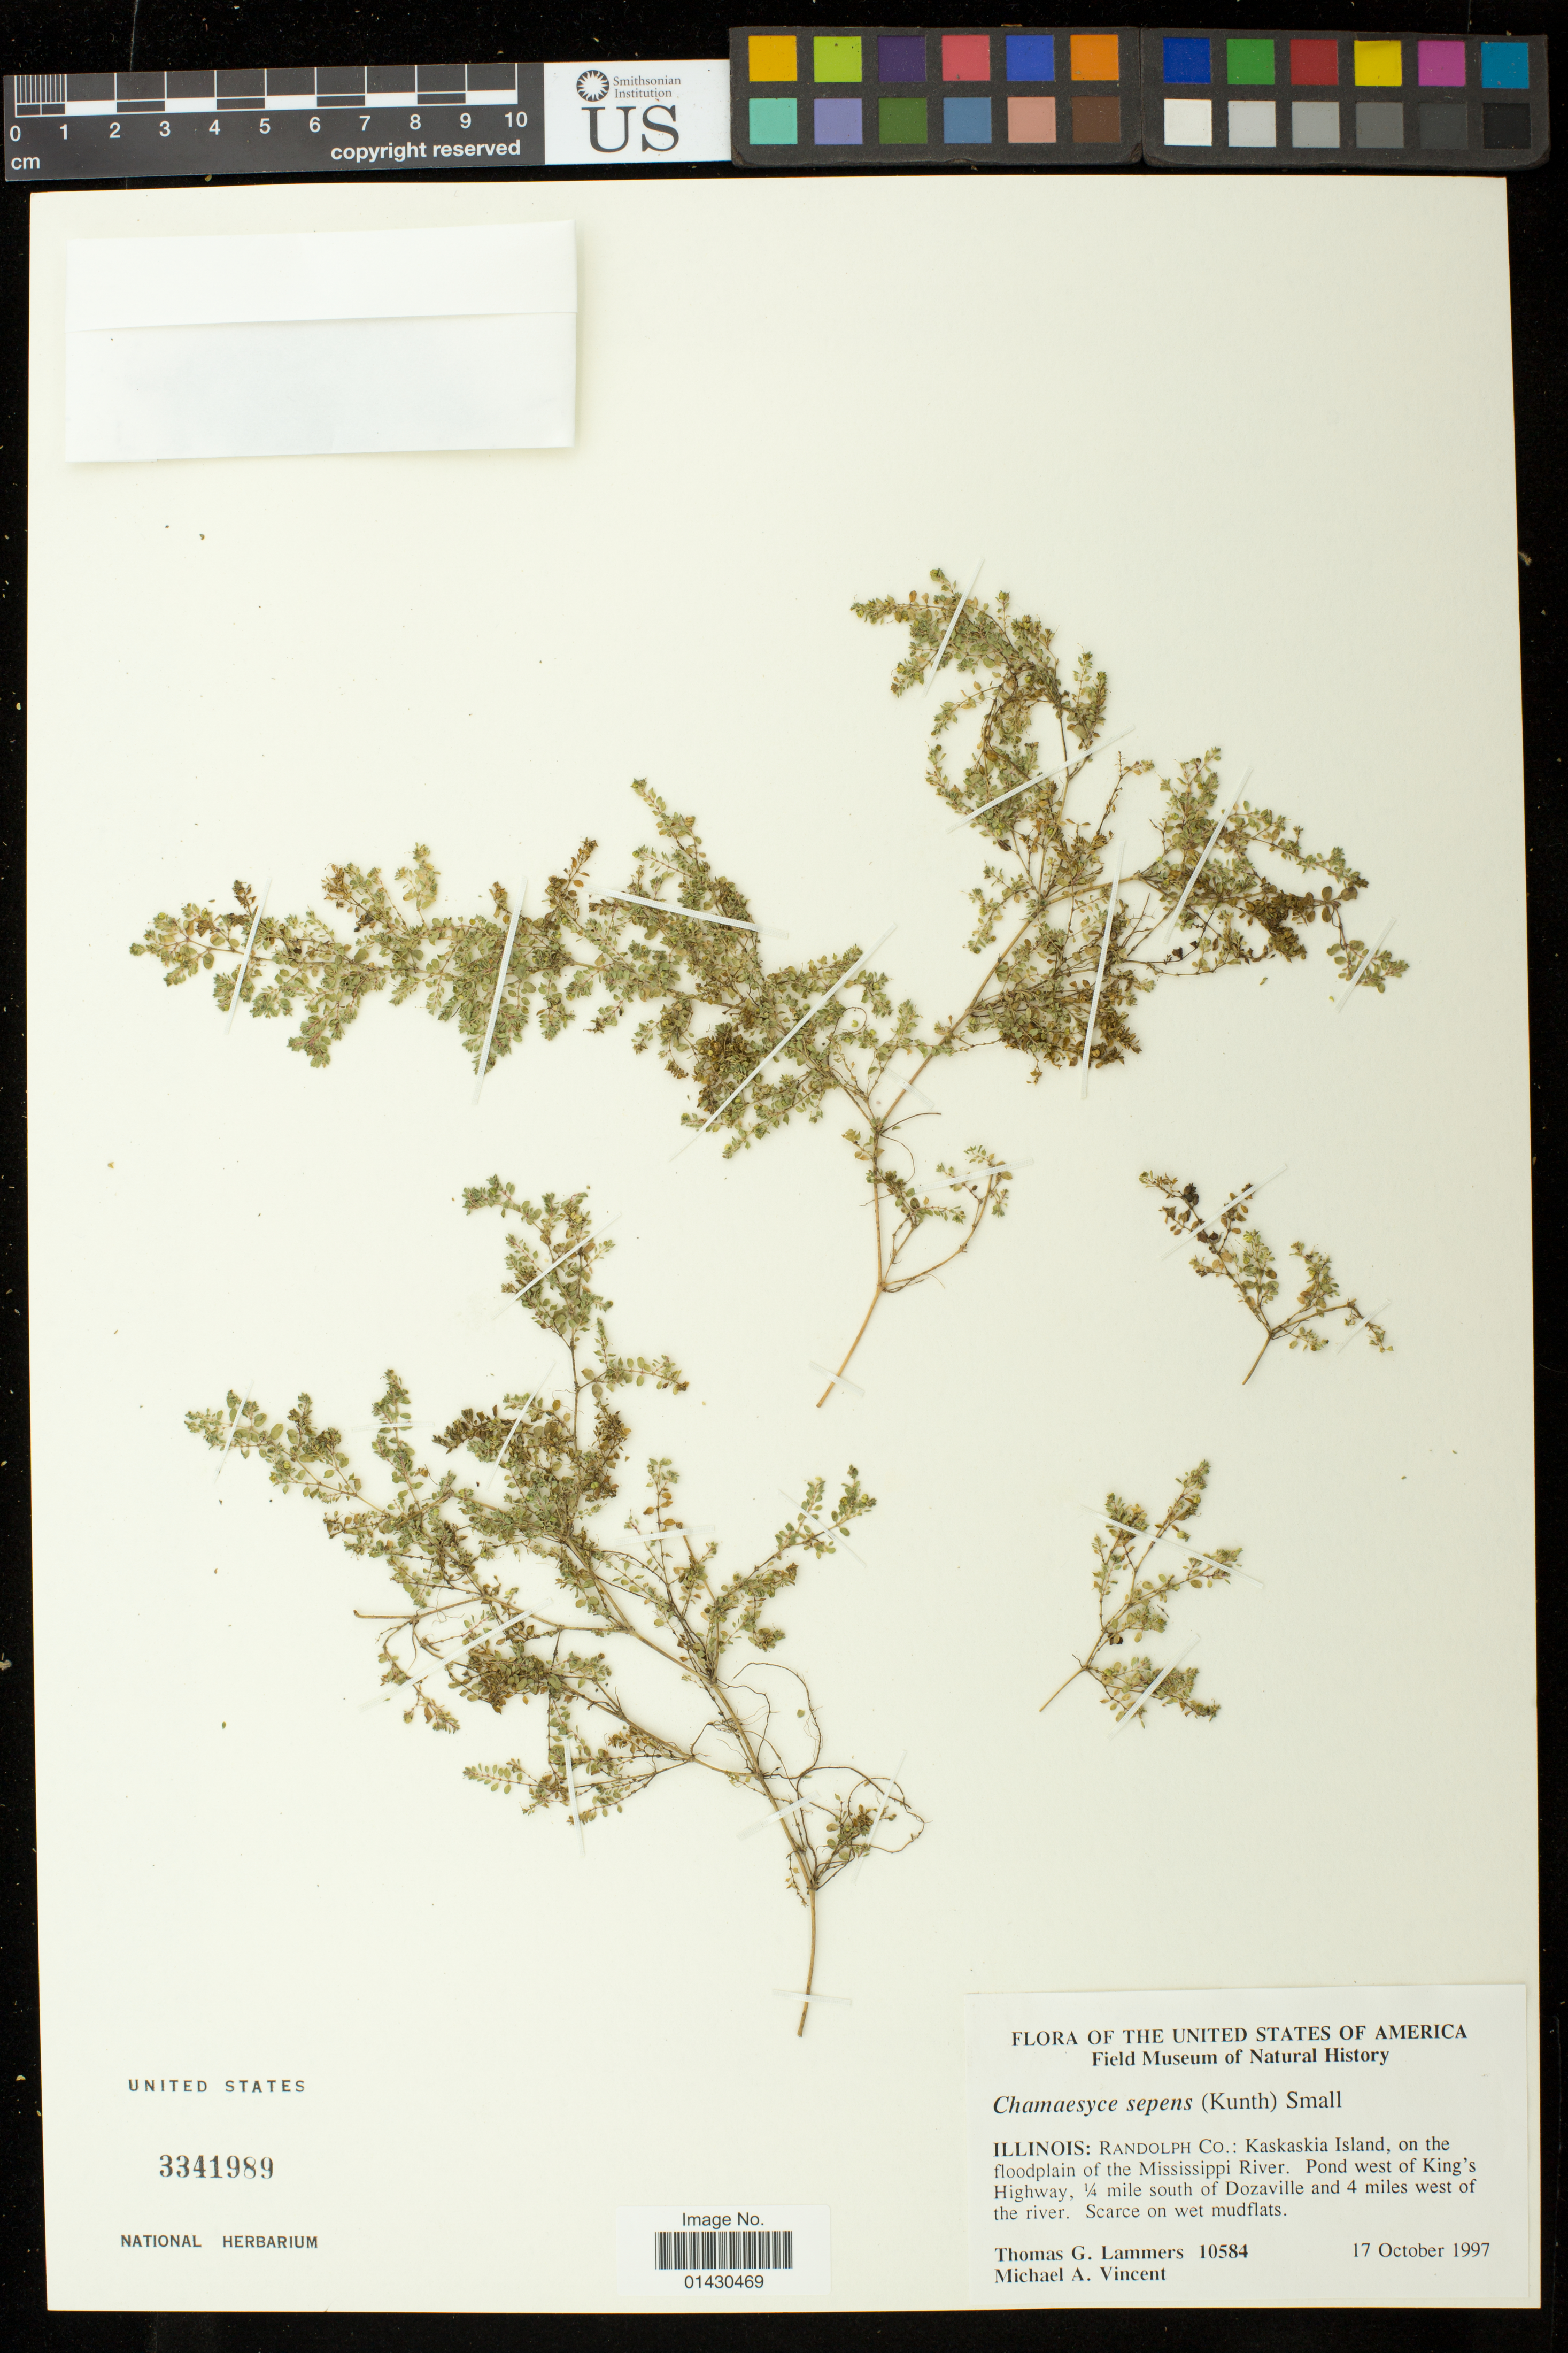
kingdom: Plantae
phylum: Tracheophyta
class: Magnoliopsida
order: Malpighiales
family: Euphorbiaceae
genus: Euphorbia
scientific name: Euphorbia serpens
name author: Kunth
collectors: T. G. Lammers & M. Vincent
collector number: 10584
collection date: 1997-10-17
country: United States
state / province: Illinois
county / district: Randolph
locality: Kaskasia Island, on the floodplain of the Mississippi River. Pond west of King's Highway, 1/4 mile south of Dozaville and 4 miles west of the river.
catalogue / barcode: US 3341989